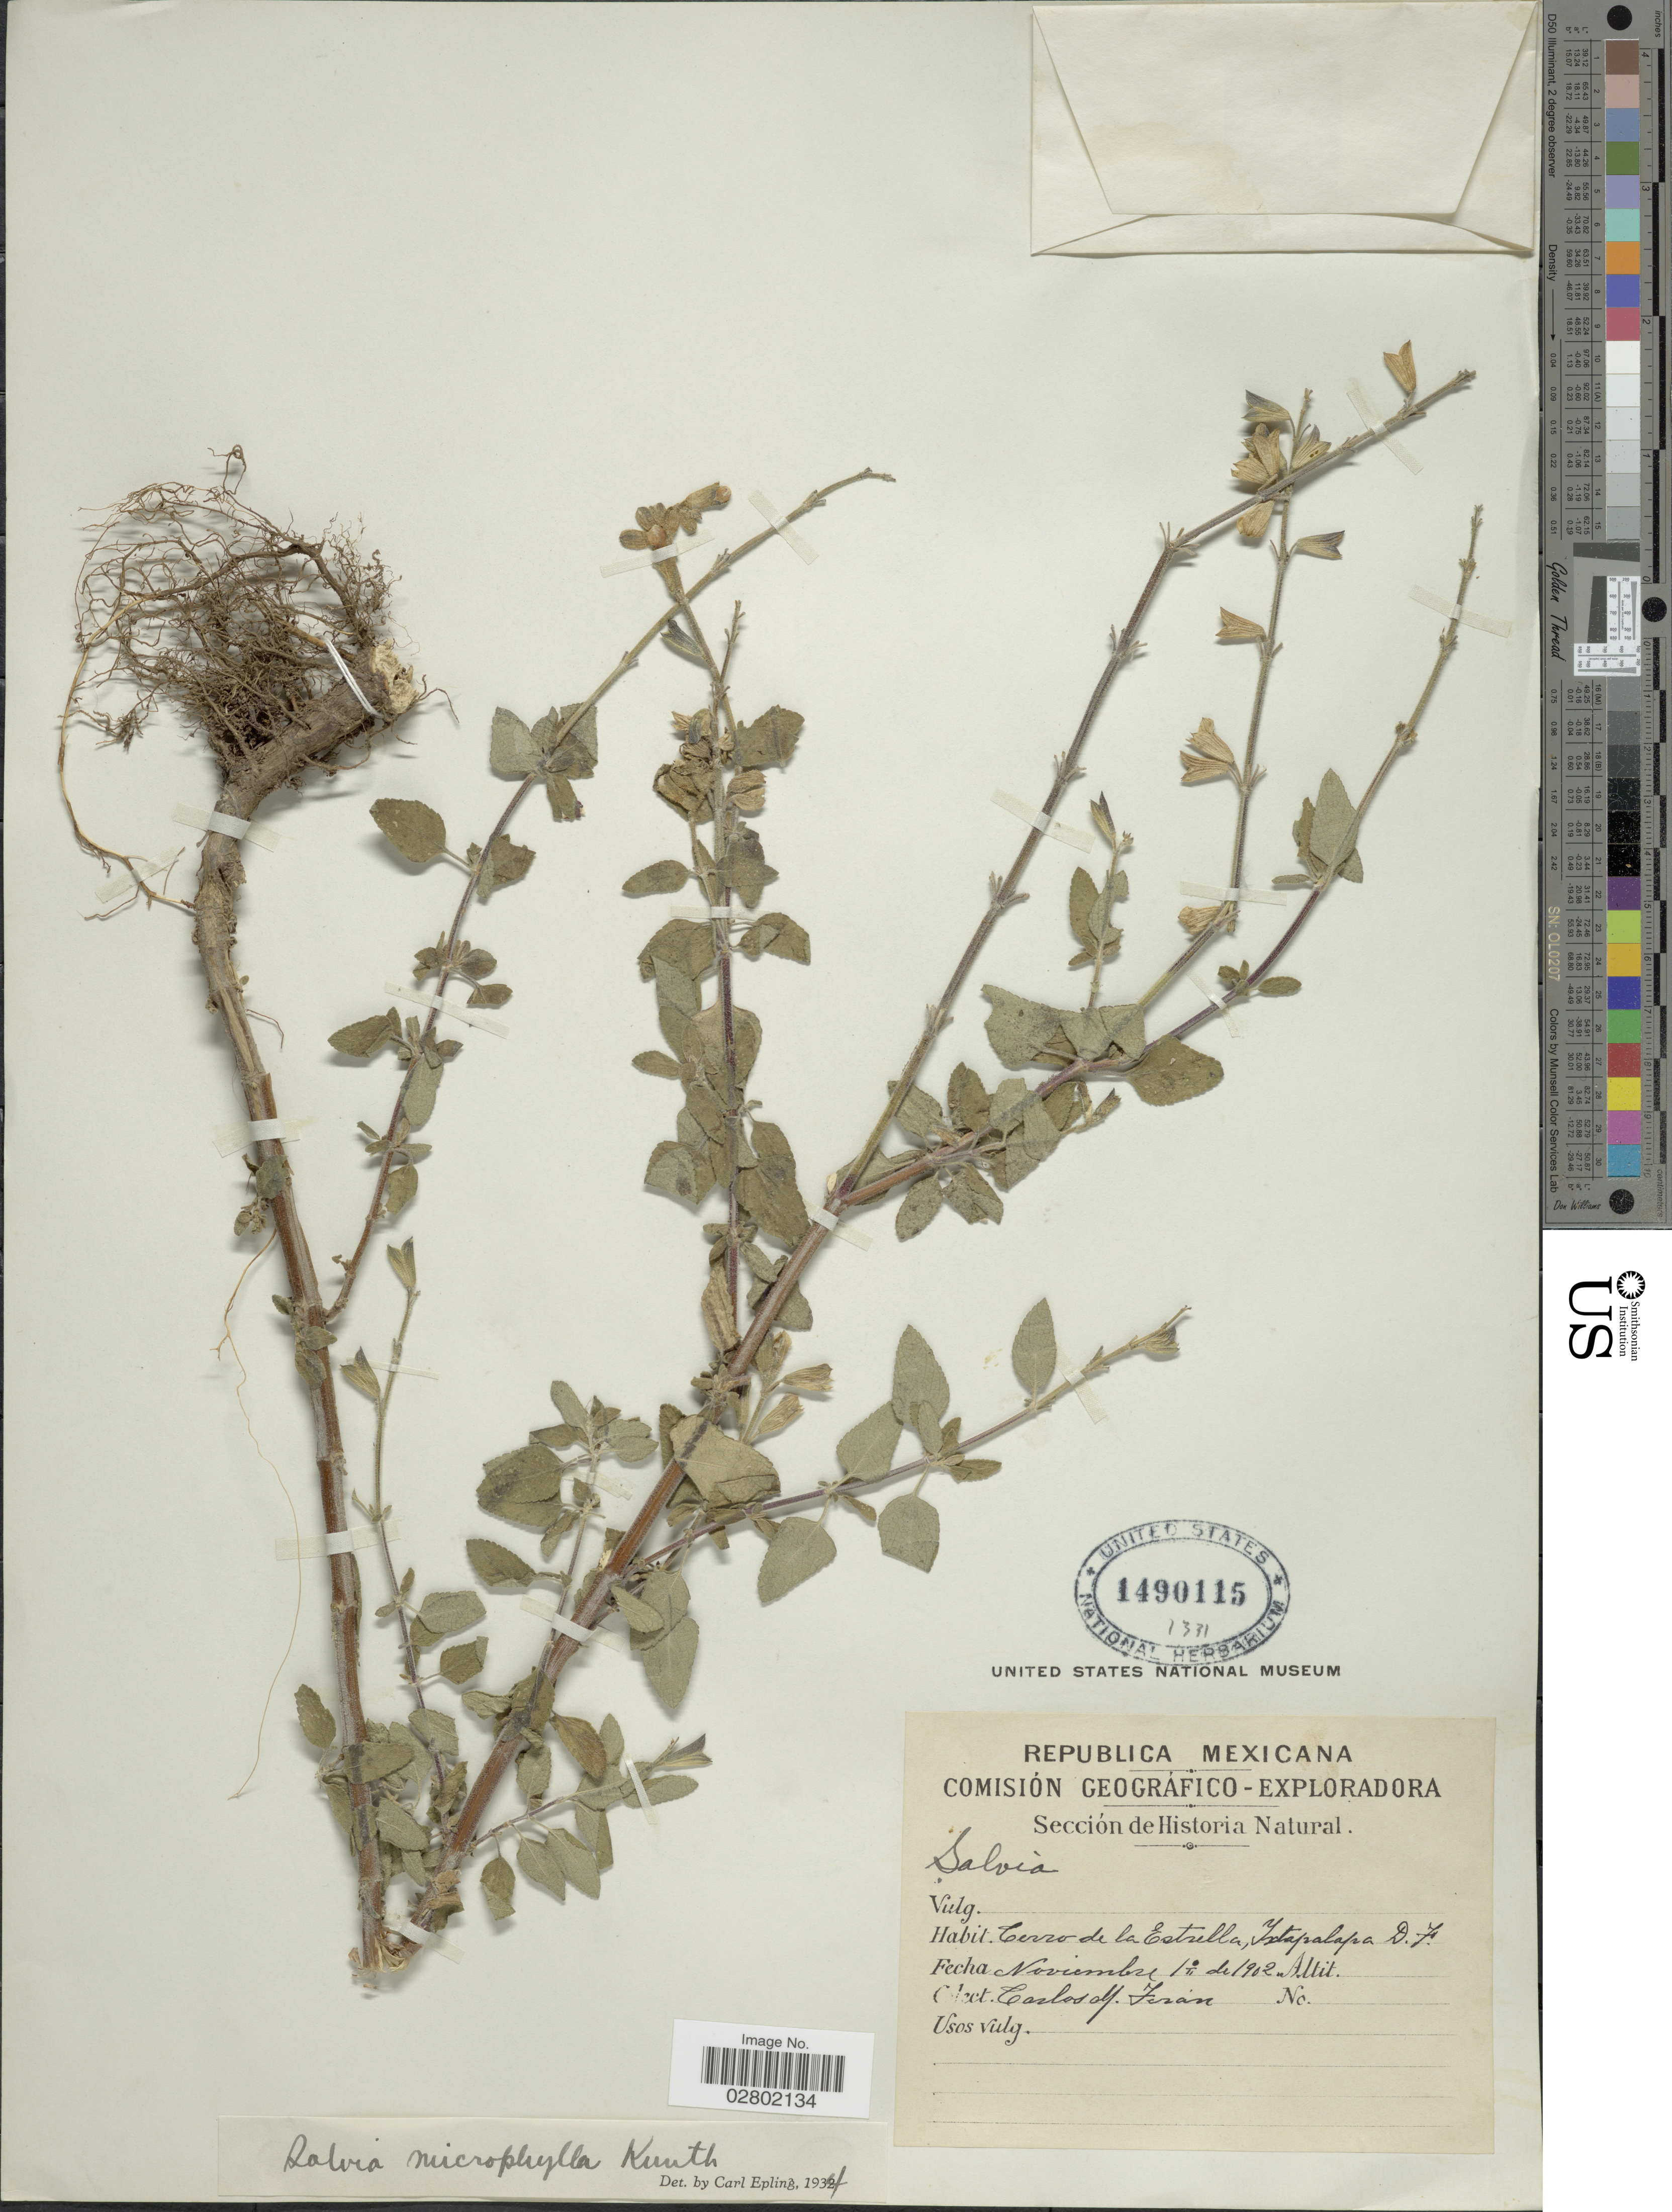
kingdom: Plantae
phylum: Tracheophyta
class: Magnoliopsida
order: Lamiales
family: Lamiaceae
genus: Salvia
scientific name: Salvia microphylla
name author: Kunth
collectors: C. Terán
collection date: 1902-11-01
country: Mexico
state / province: Distrito Federal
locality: Cerro de la Estrella, Ixtapalapa, D.F.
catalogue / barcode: US 1490115